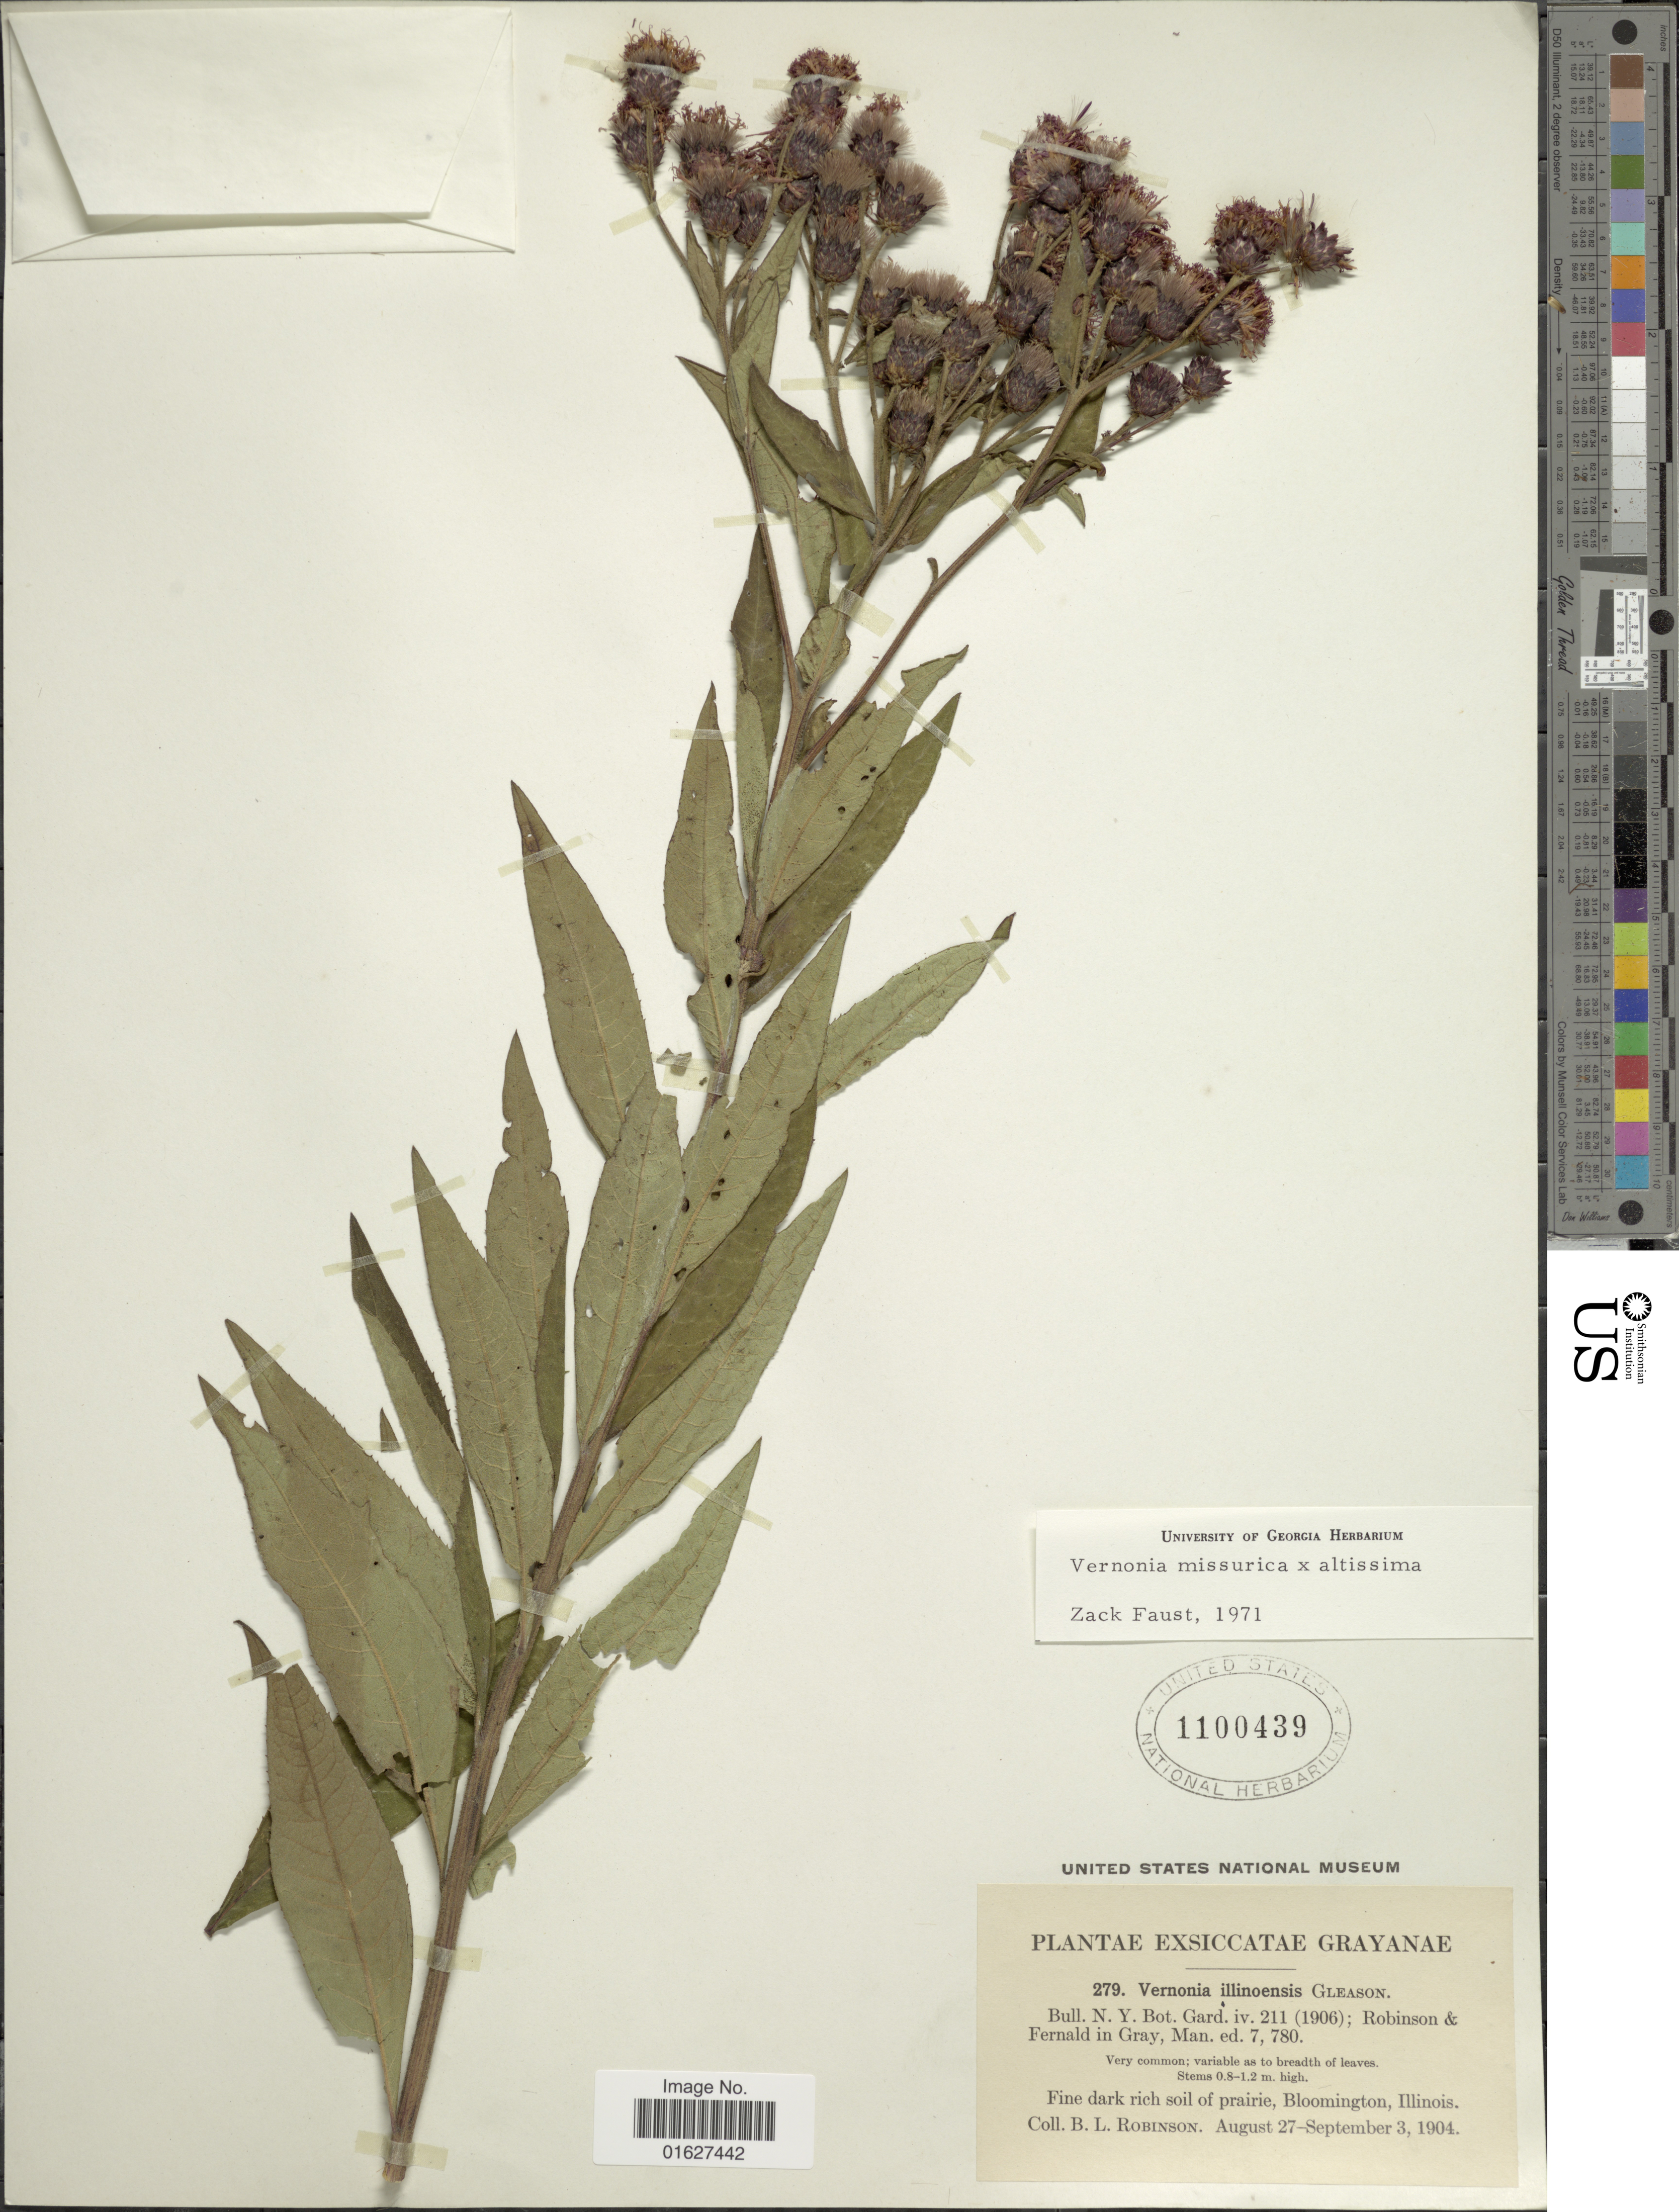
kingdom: Plantae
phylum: Tracheophyta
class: Magnoliopsida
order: Asterales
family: Asteraceae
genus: Vernonia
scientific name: Vernonia missurica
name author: Raf.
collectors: B. L. Robinson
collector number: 279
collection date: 1904-08-27/1904-09-03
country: United States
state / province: Illinois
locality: Bloomington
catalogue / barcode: US 1100439